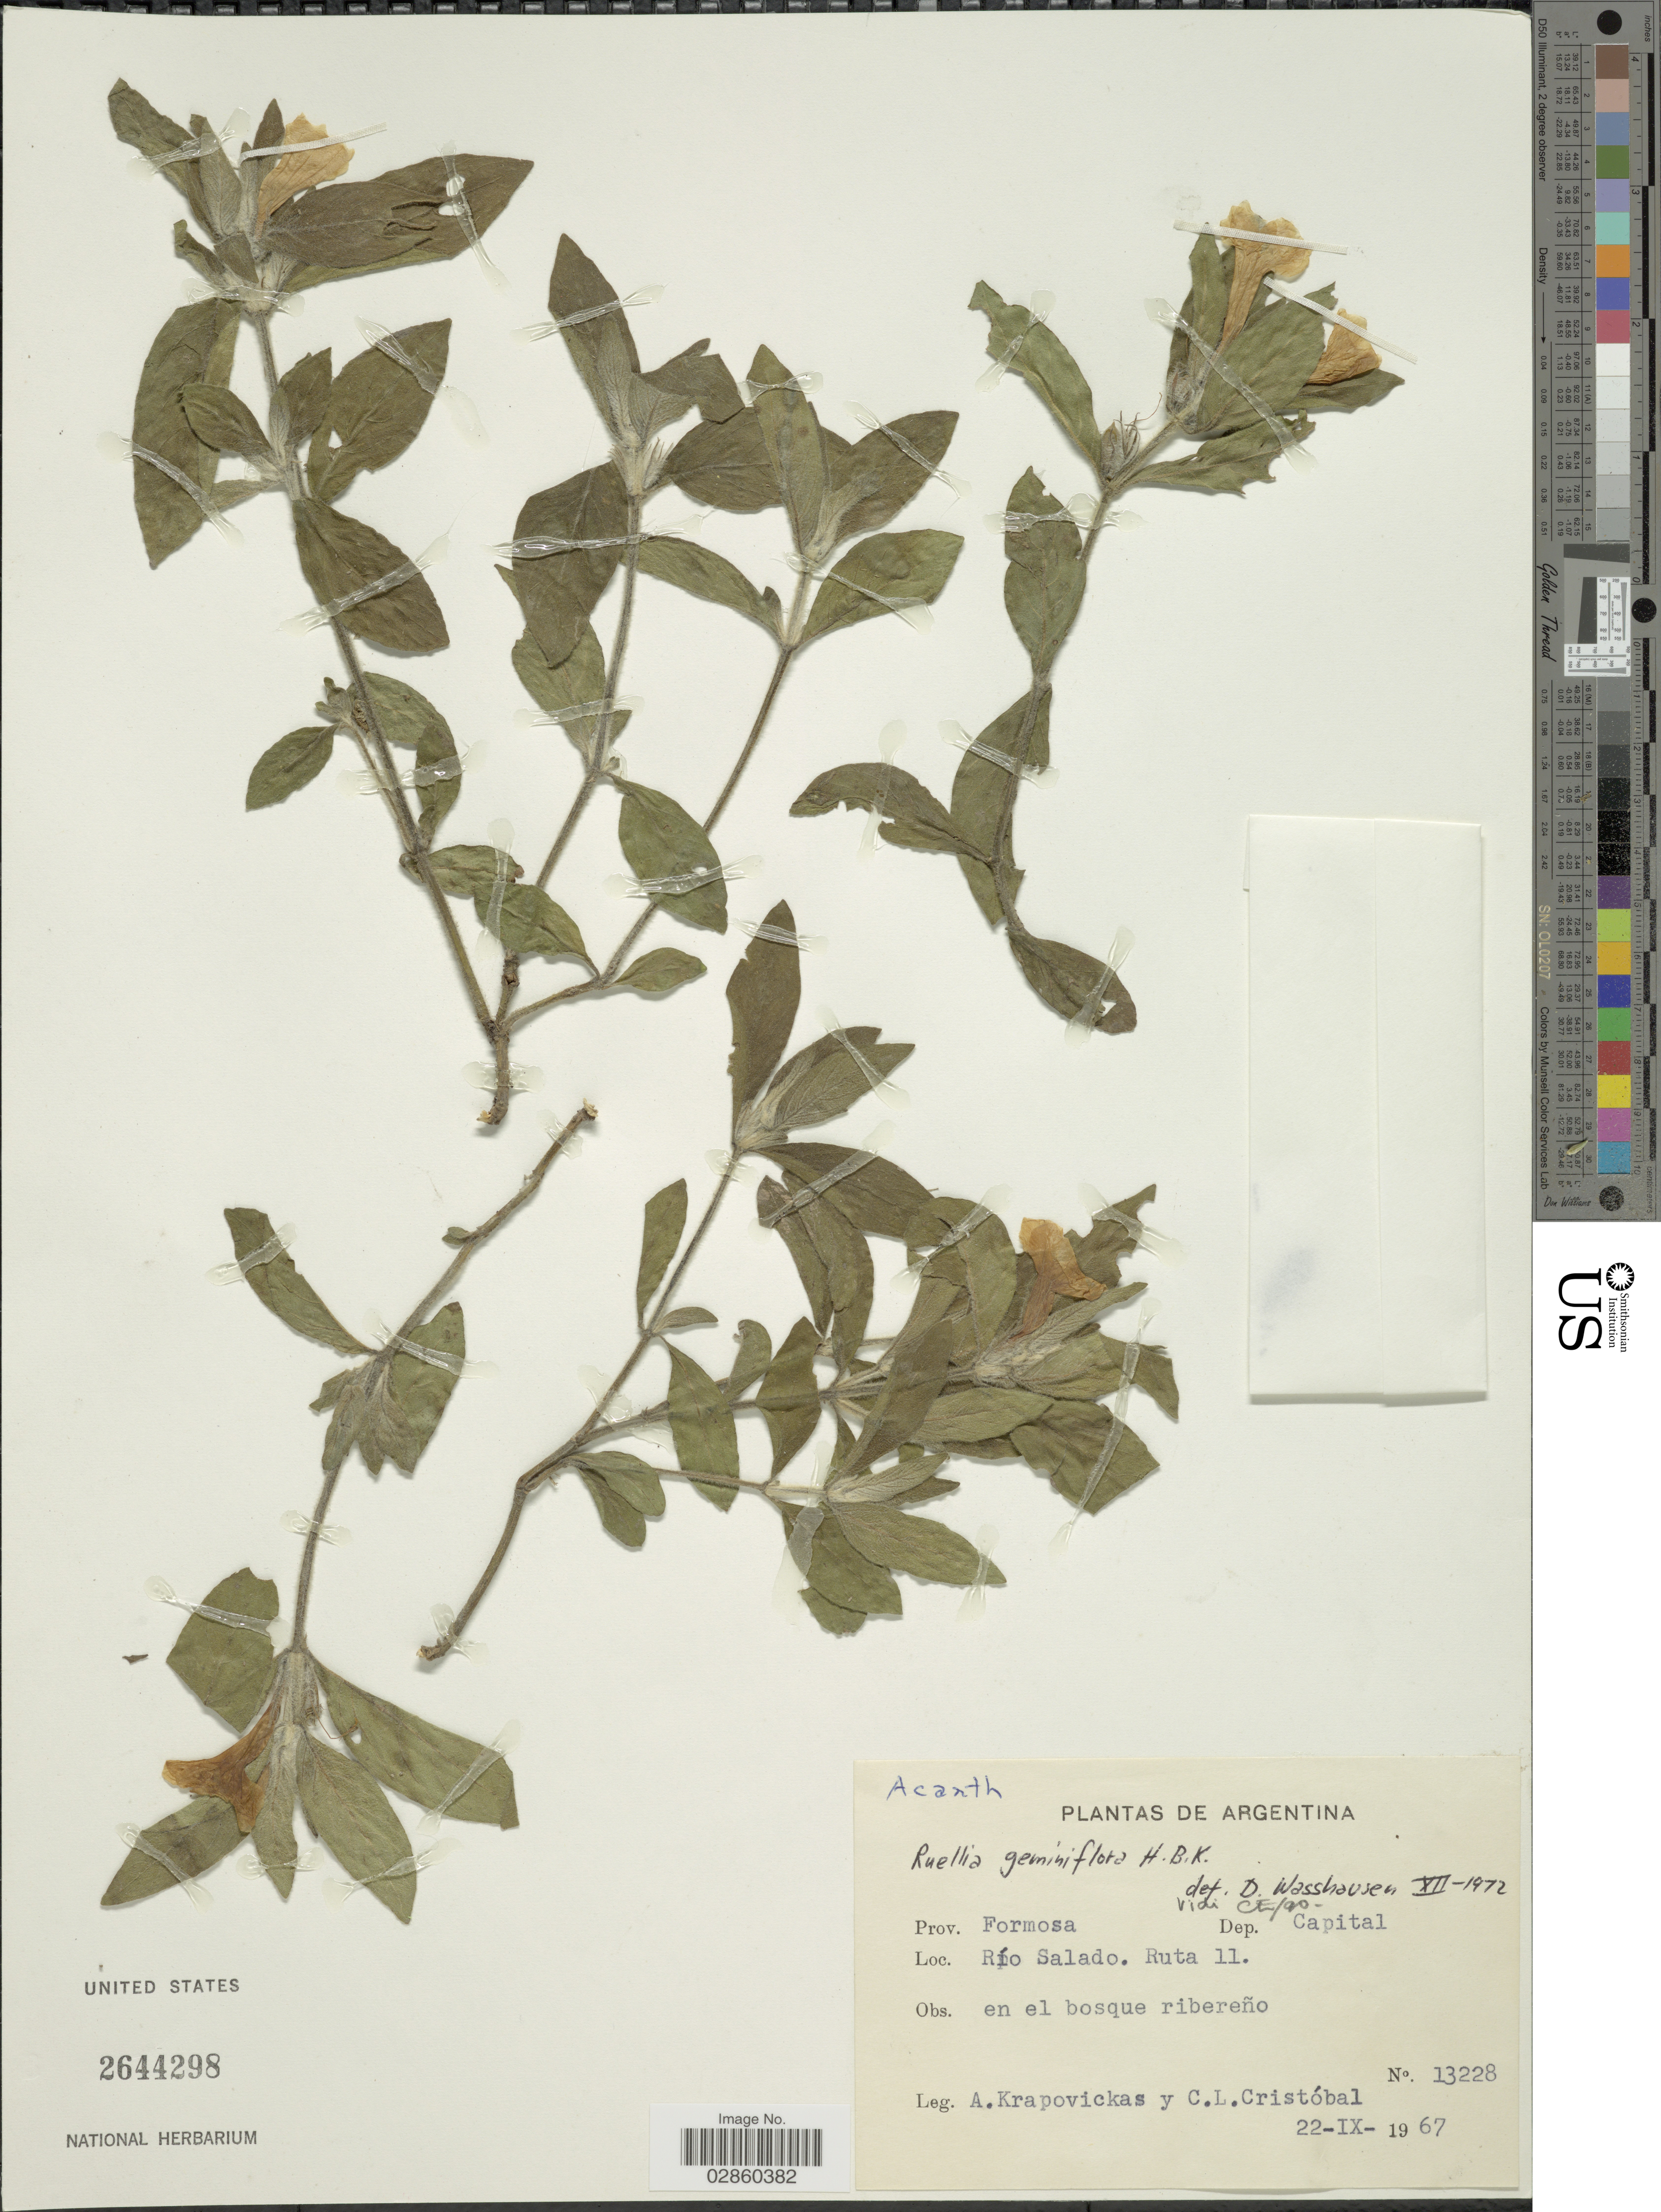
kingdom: Plantae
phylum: Tracheophyta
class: Magnoliopsida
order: Lamiales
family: Acanthaceae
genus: Ruellia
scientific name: Ruellia geminiflora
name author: Kunth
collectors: A. Krapovickas & C. L. Cristóbal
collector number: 13228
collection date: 1967-09-22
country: Argentina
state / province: Formosa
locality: Dep. Capital. Río Salado. Ruta II.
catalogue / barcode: US 2644298